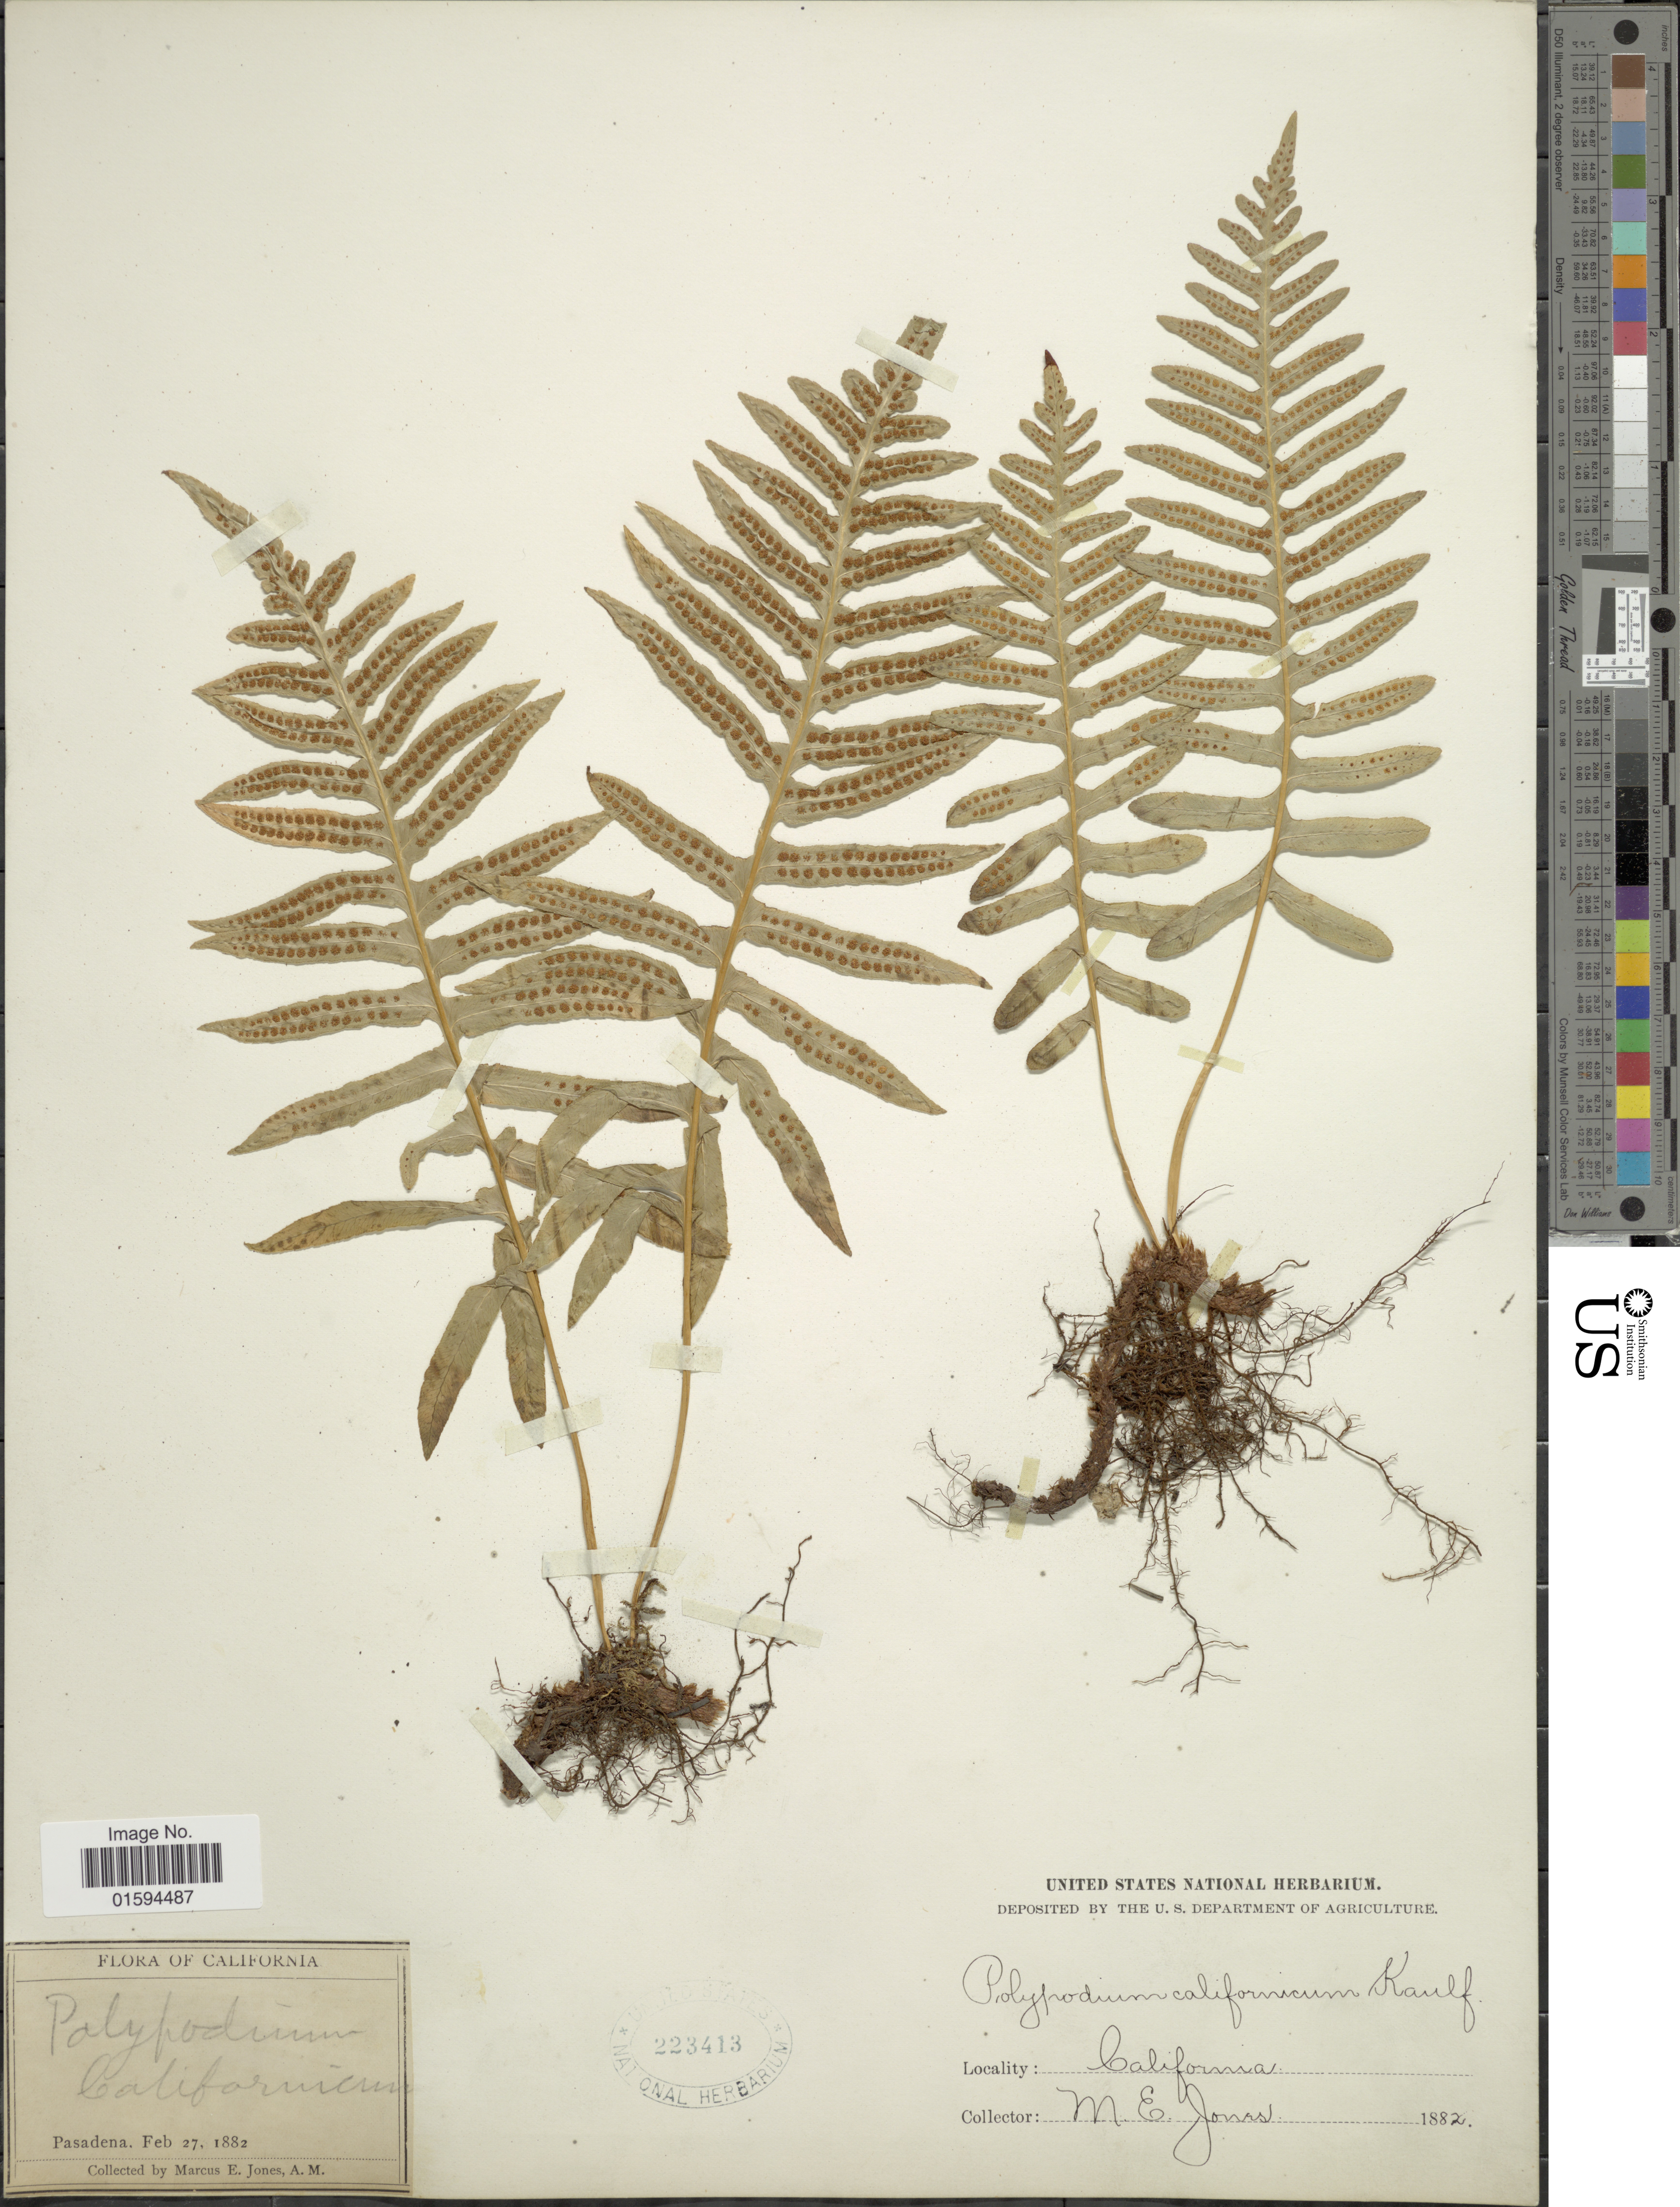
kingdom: Plantae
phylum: Tracheophyta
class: Polypodiopsida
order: Polypodiales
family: Polypodiaceae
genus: Polypodium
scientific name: Polypodium californicum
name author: Kaulf.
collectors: M. E. Jones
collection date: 1882-02-27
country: United States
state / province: California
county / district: Los Angeles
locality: Pasadena.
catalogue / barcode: US 223413